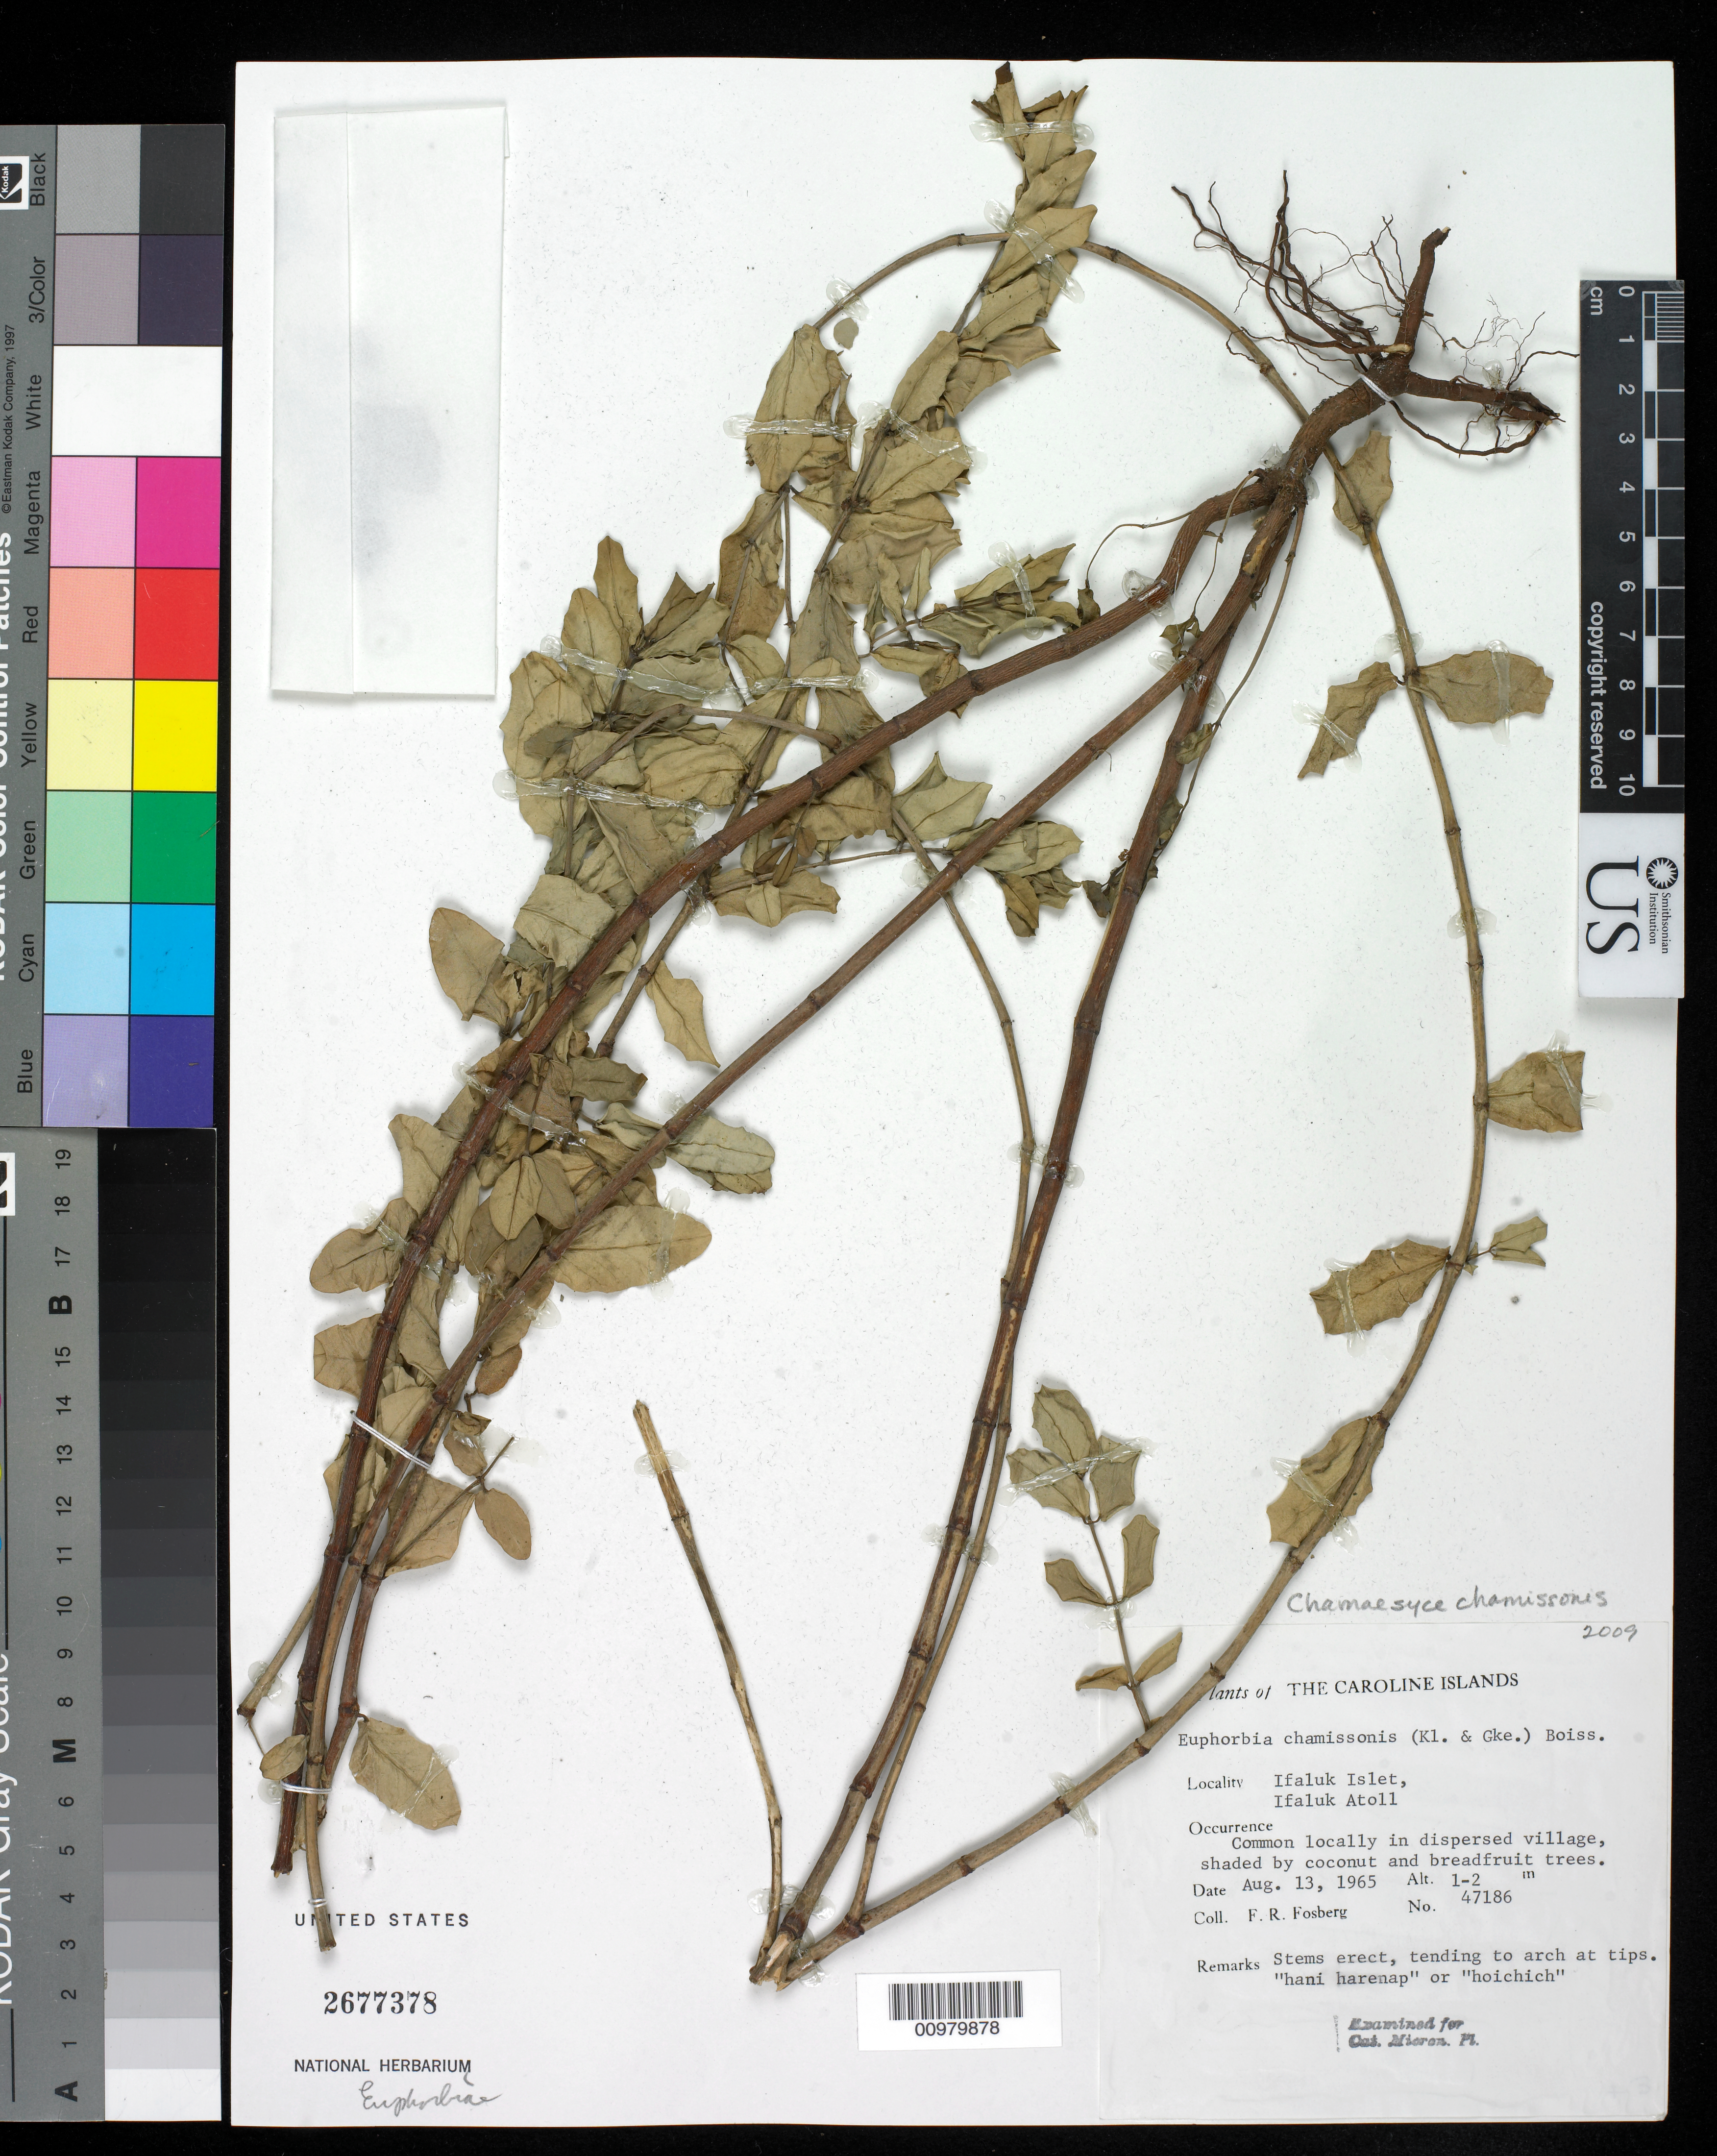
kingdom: Plantae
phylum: Tracheophyta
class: Magnoliopsida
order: Malpighiales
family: Euphorbiaceae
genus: Euphorbia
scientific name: Euphorbia chamissonis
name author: (Klotzsch ex Klotzsch & Garcke) Boiss.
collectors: F. R. Fosberg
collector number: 47186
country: Micronesia, Federated States of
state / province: Yap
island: Ifalik (Ifaluk) Atoll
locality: Ifaluk Islet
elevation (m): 1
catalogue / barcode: US 277378